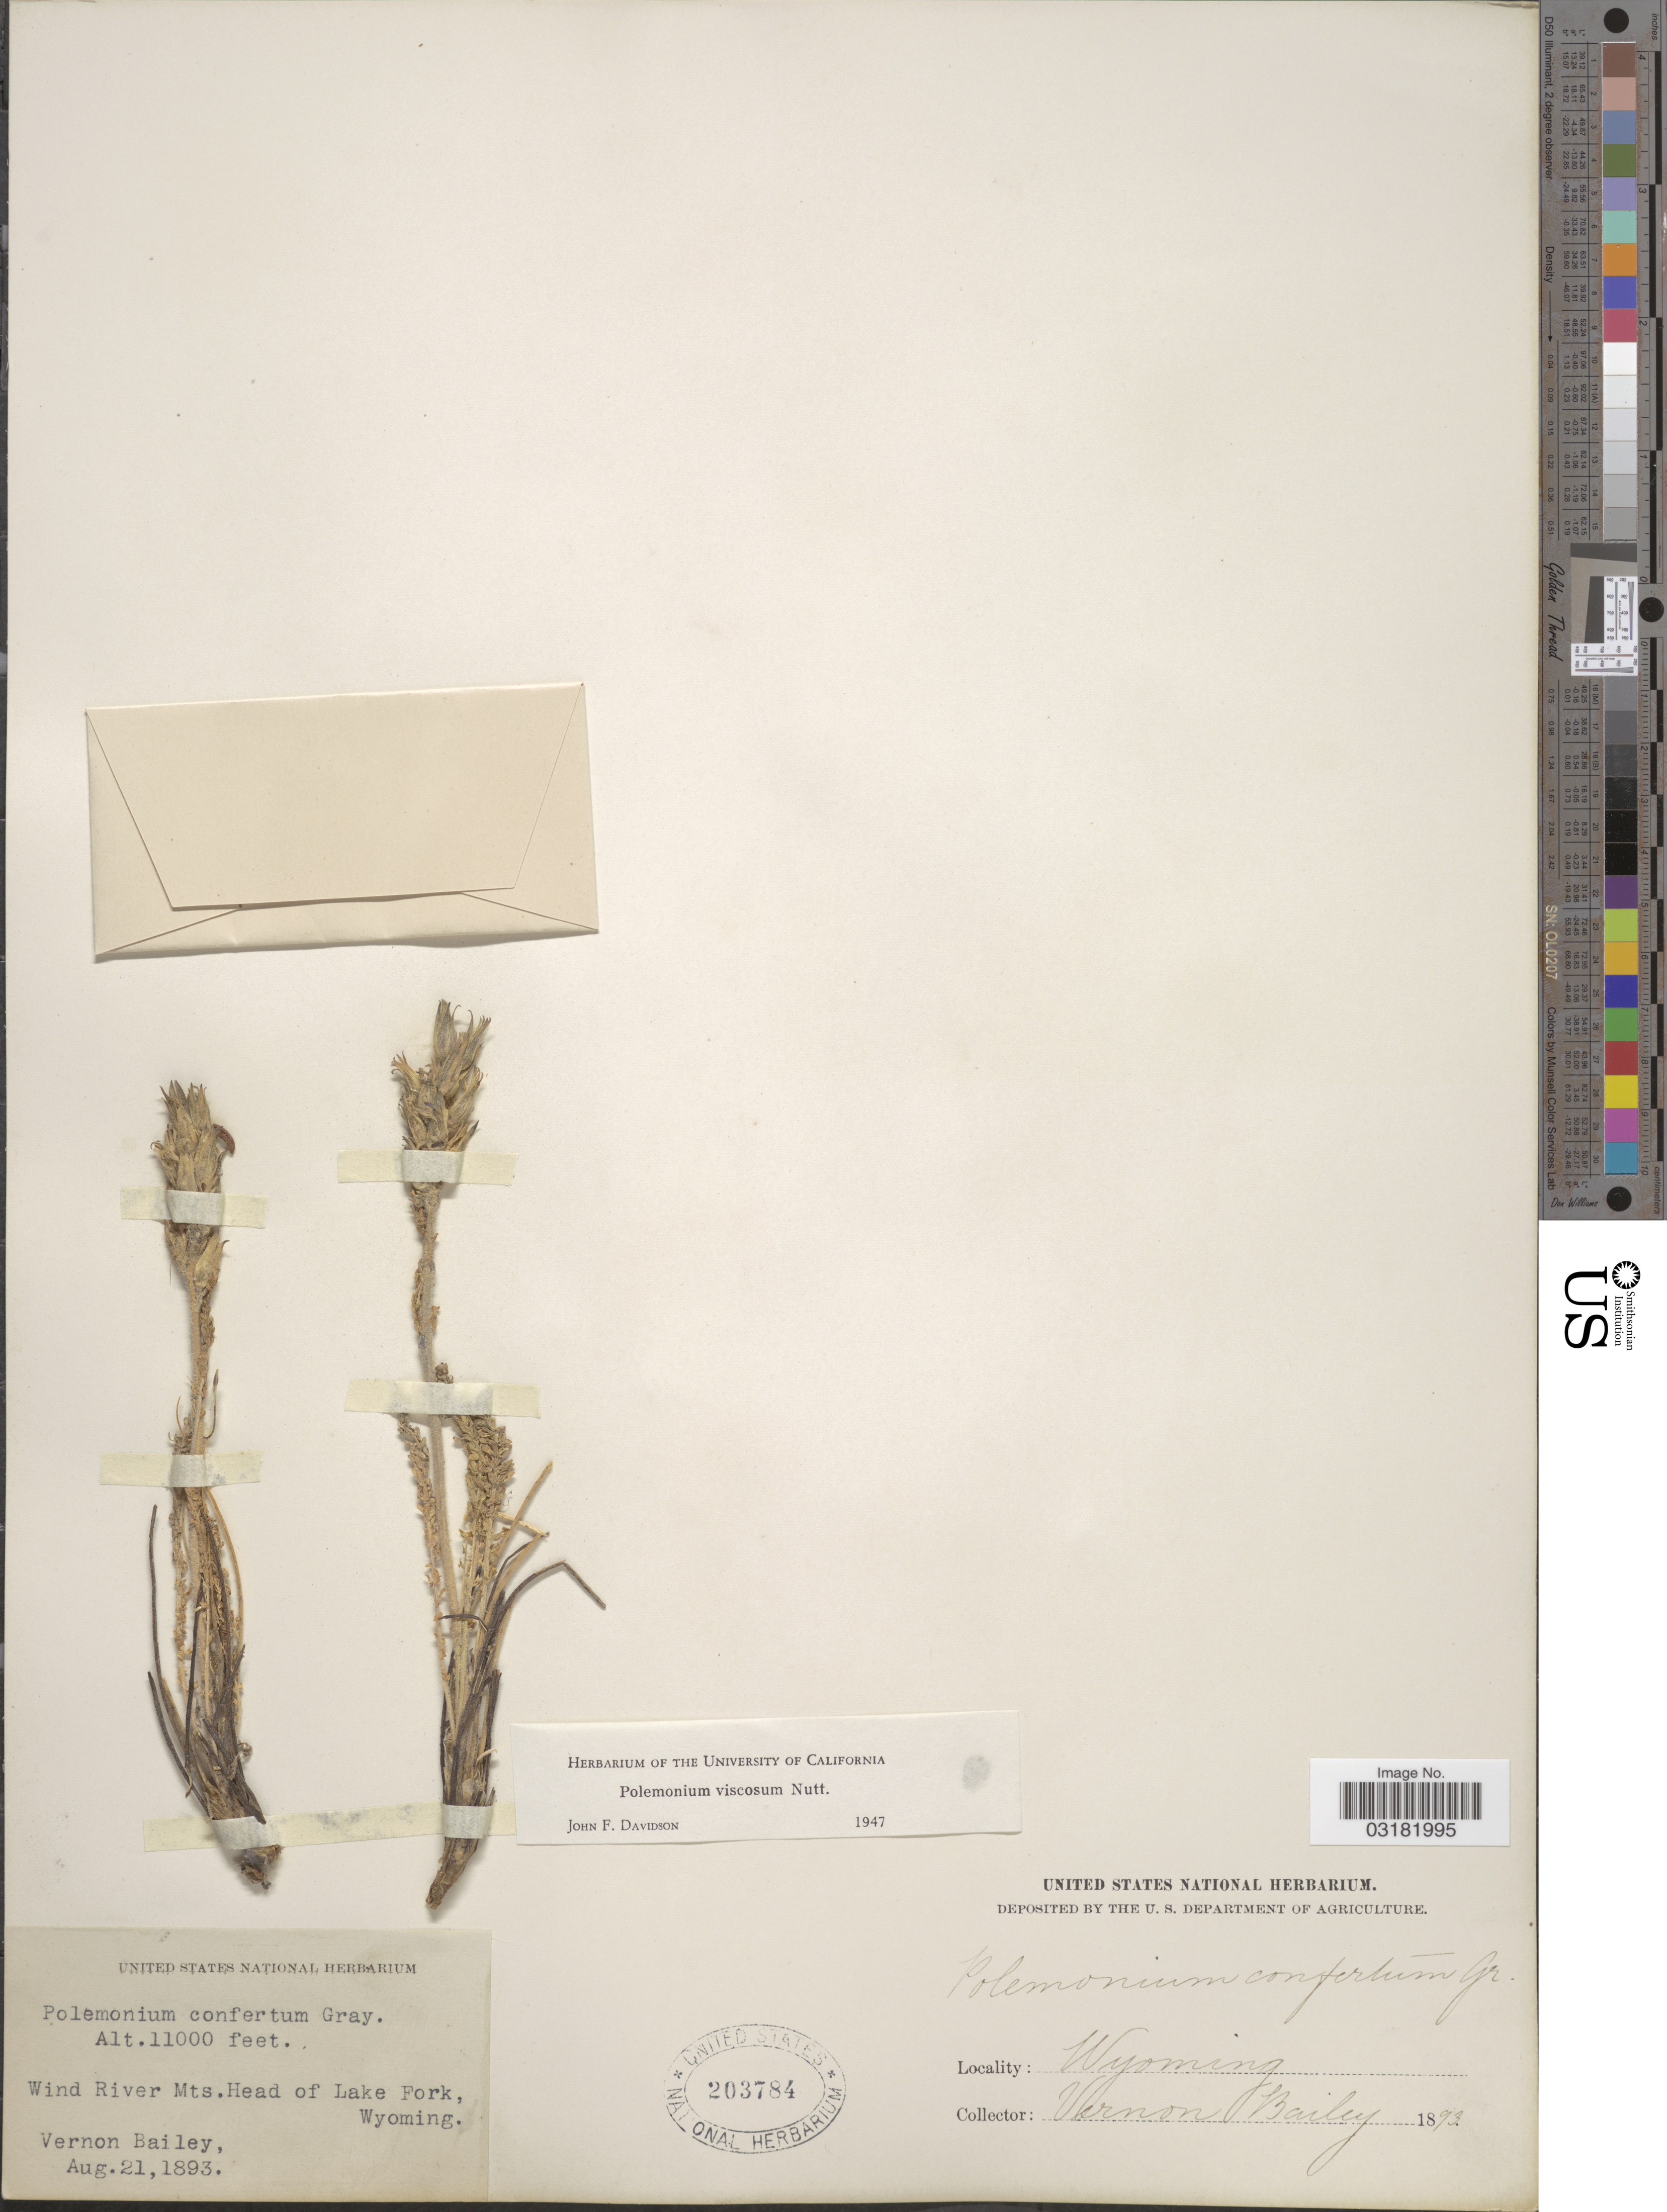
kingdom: Plantae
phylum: Tracheophyta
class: Magnoliopsida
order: Ericales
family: Polemoniaceae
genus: Polemonium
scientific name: Polemonium viscosum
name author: Nutt.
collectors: V. O. Bailey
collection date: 1893-08-21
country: United States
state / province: Wyoming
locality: Wind River Mts. Head of Lake Fork.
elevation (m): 3353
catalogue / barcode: US 203784